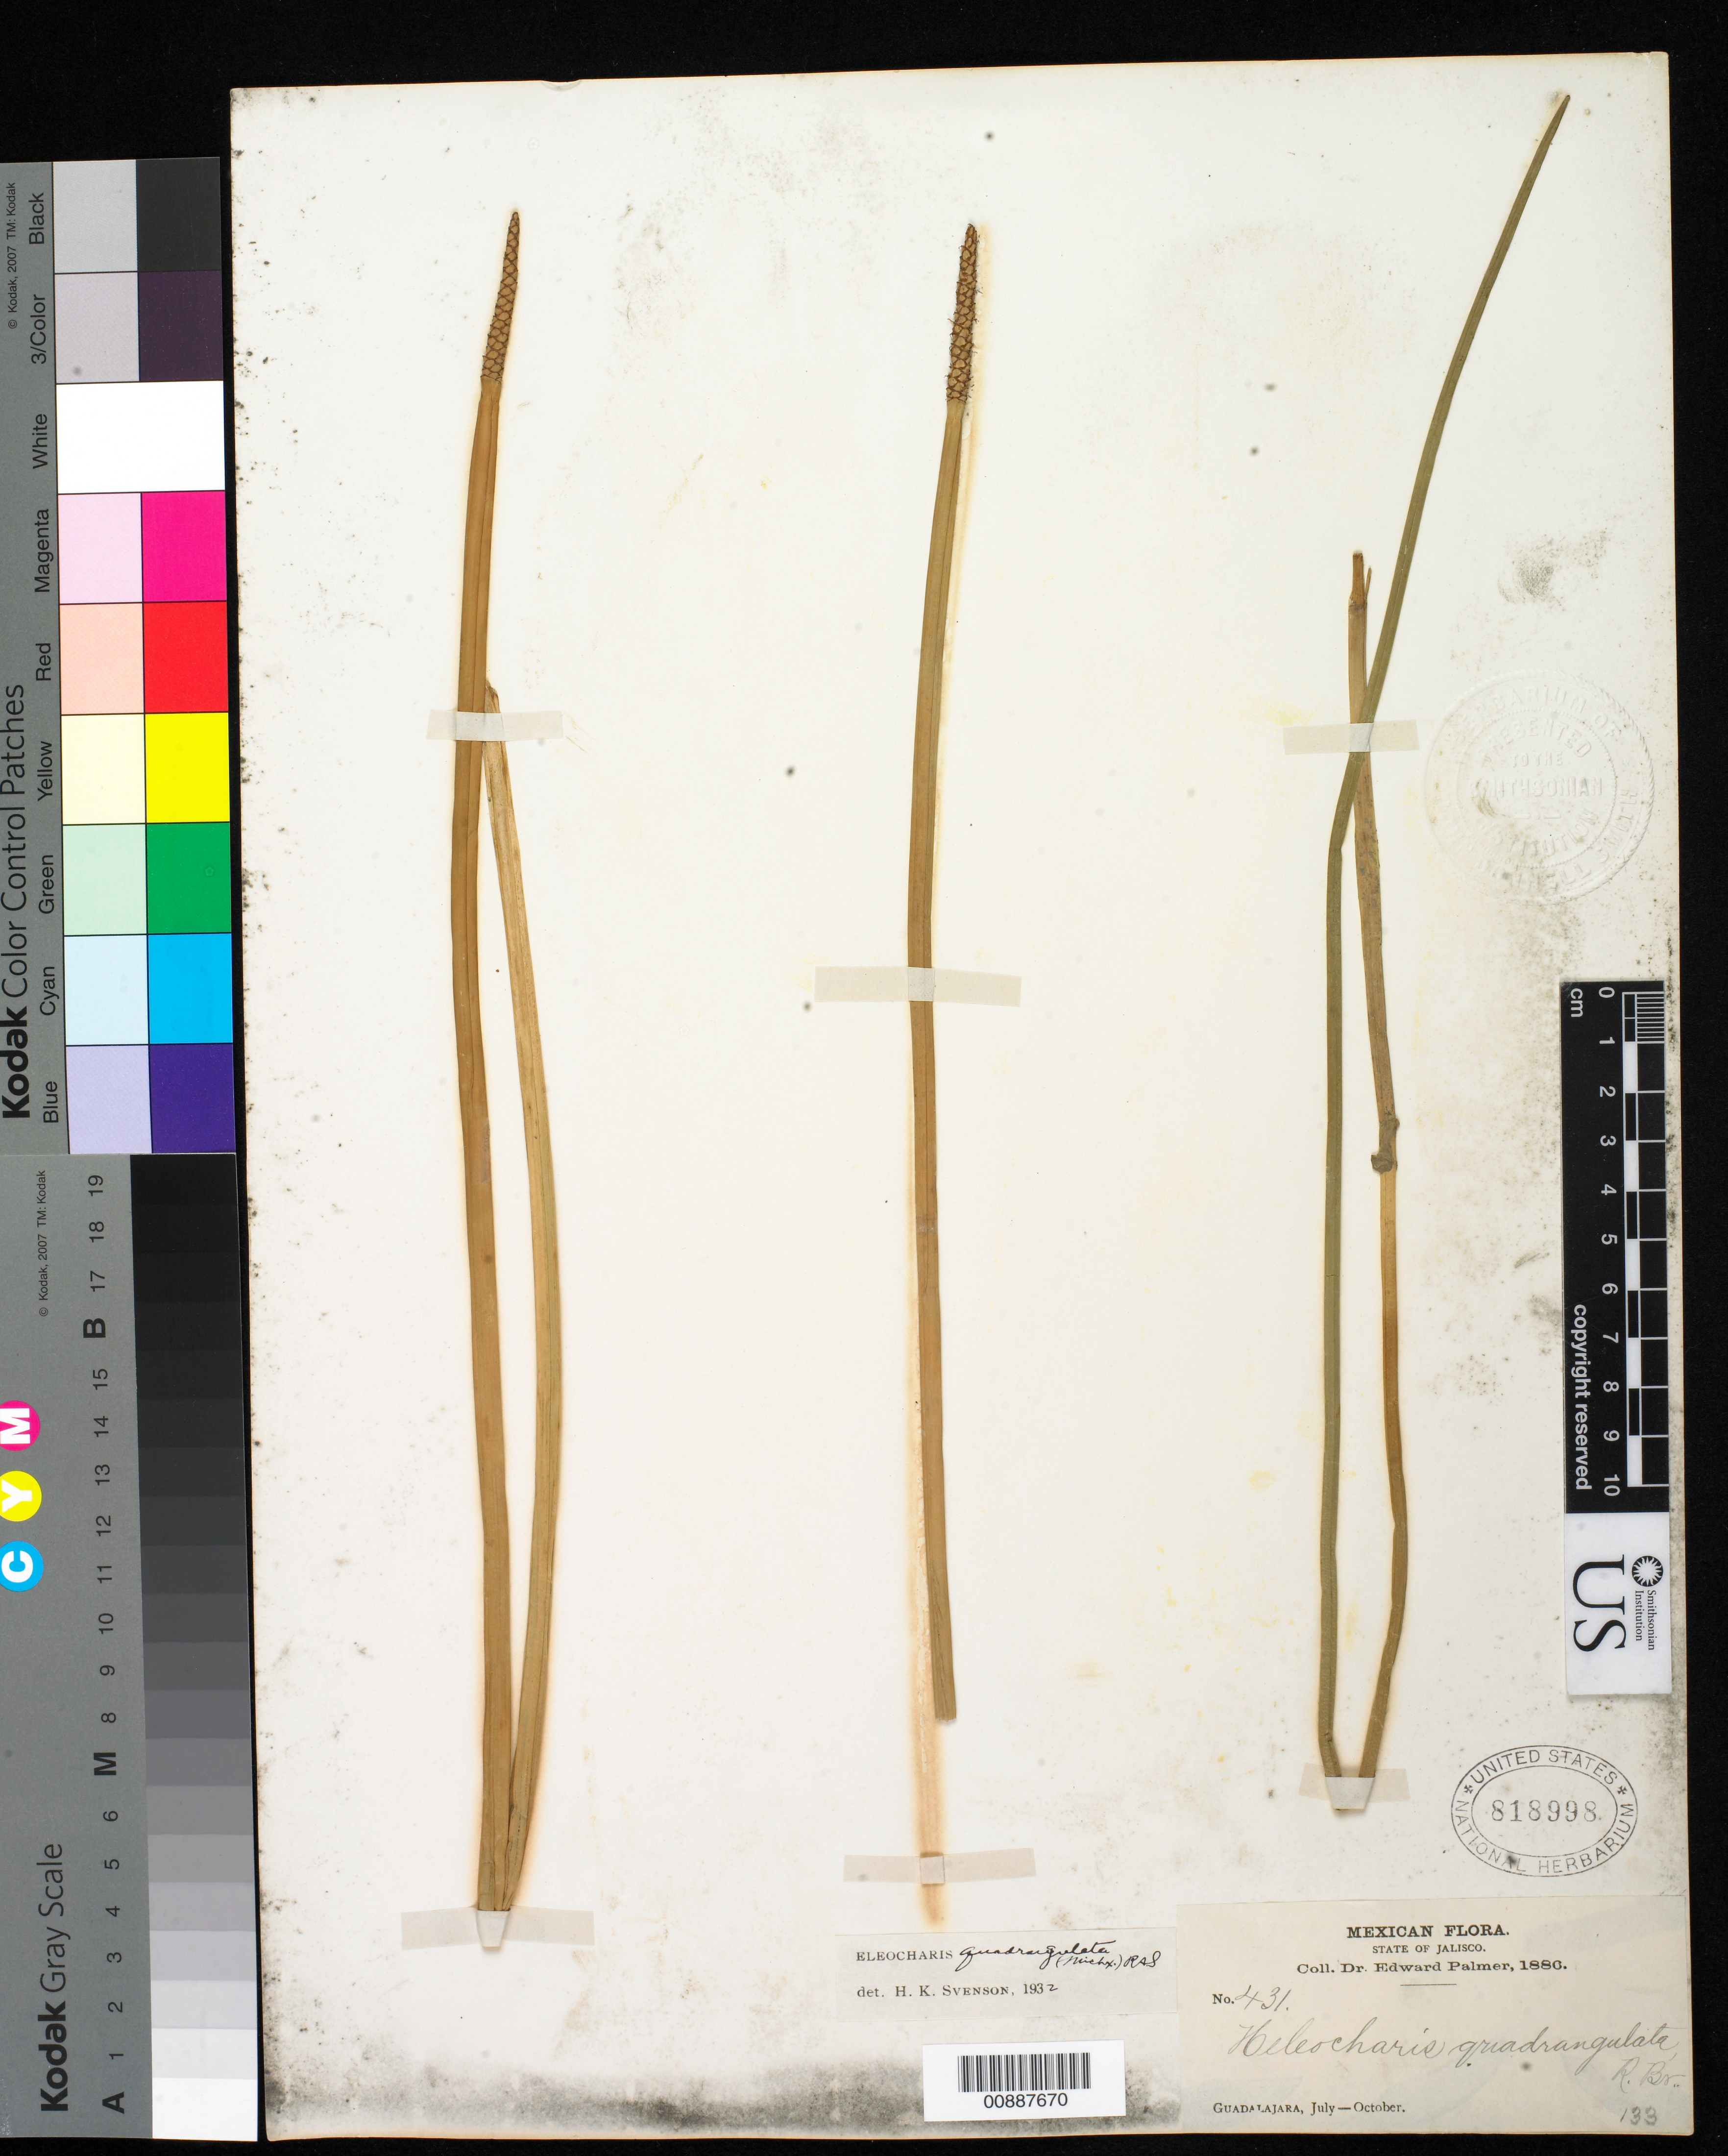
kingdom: Plantae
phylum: Tracheophyta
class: Liliopsida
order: Poales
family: Cyperaceae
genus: Eleocharis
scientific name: Eleocharis quadrangulata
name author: (Michx.) Roem. & Schult.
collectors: E. Palmer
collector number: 431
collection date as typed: Jul 1886 to -- Oct 1886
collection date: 1886-07/1886-10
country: Mexico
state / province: Jalisco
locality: Guadalajara, Jalisco.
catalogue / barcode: US 818998